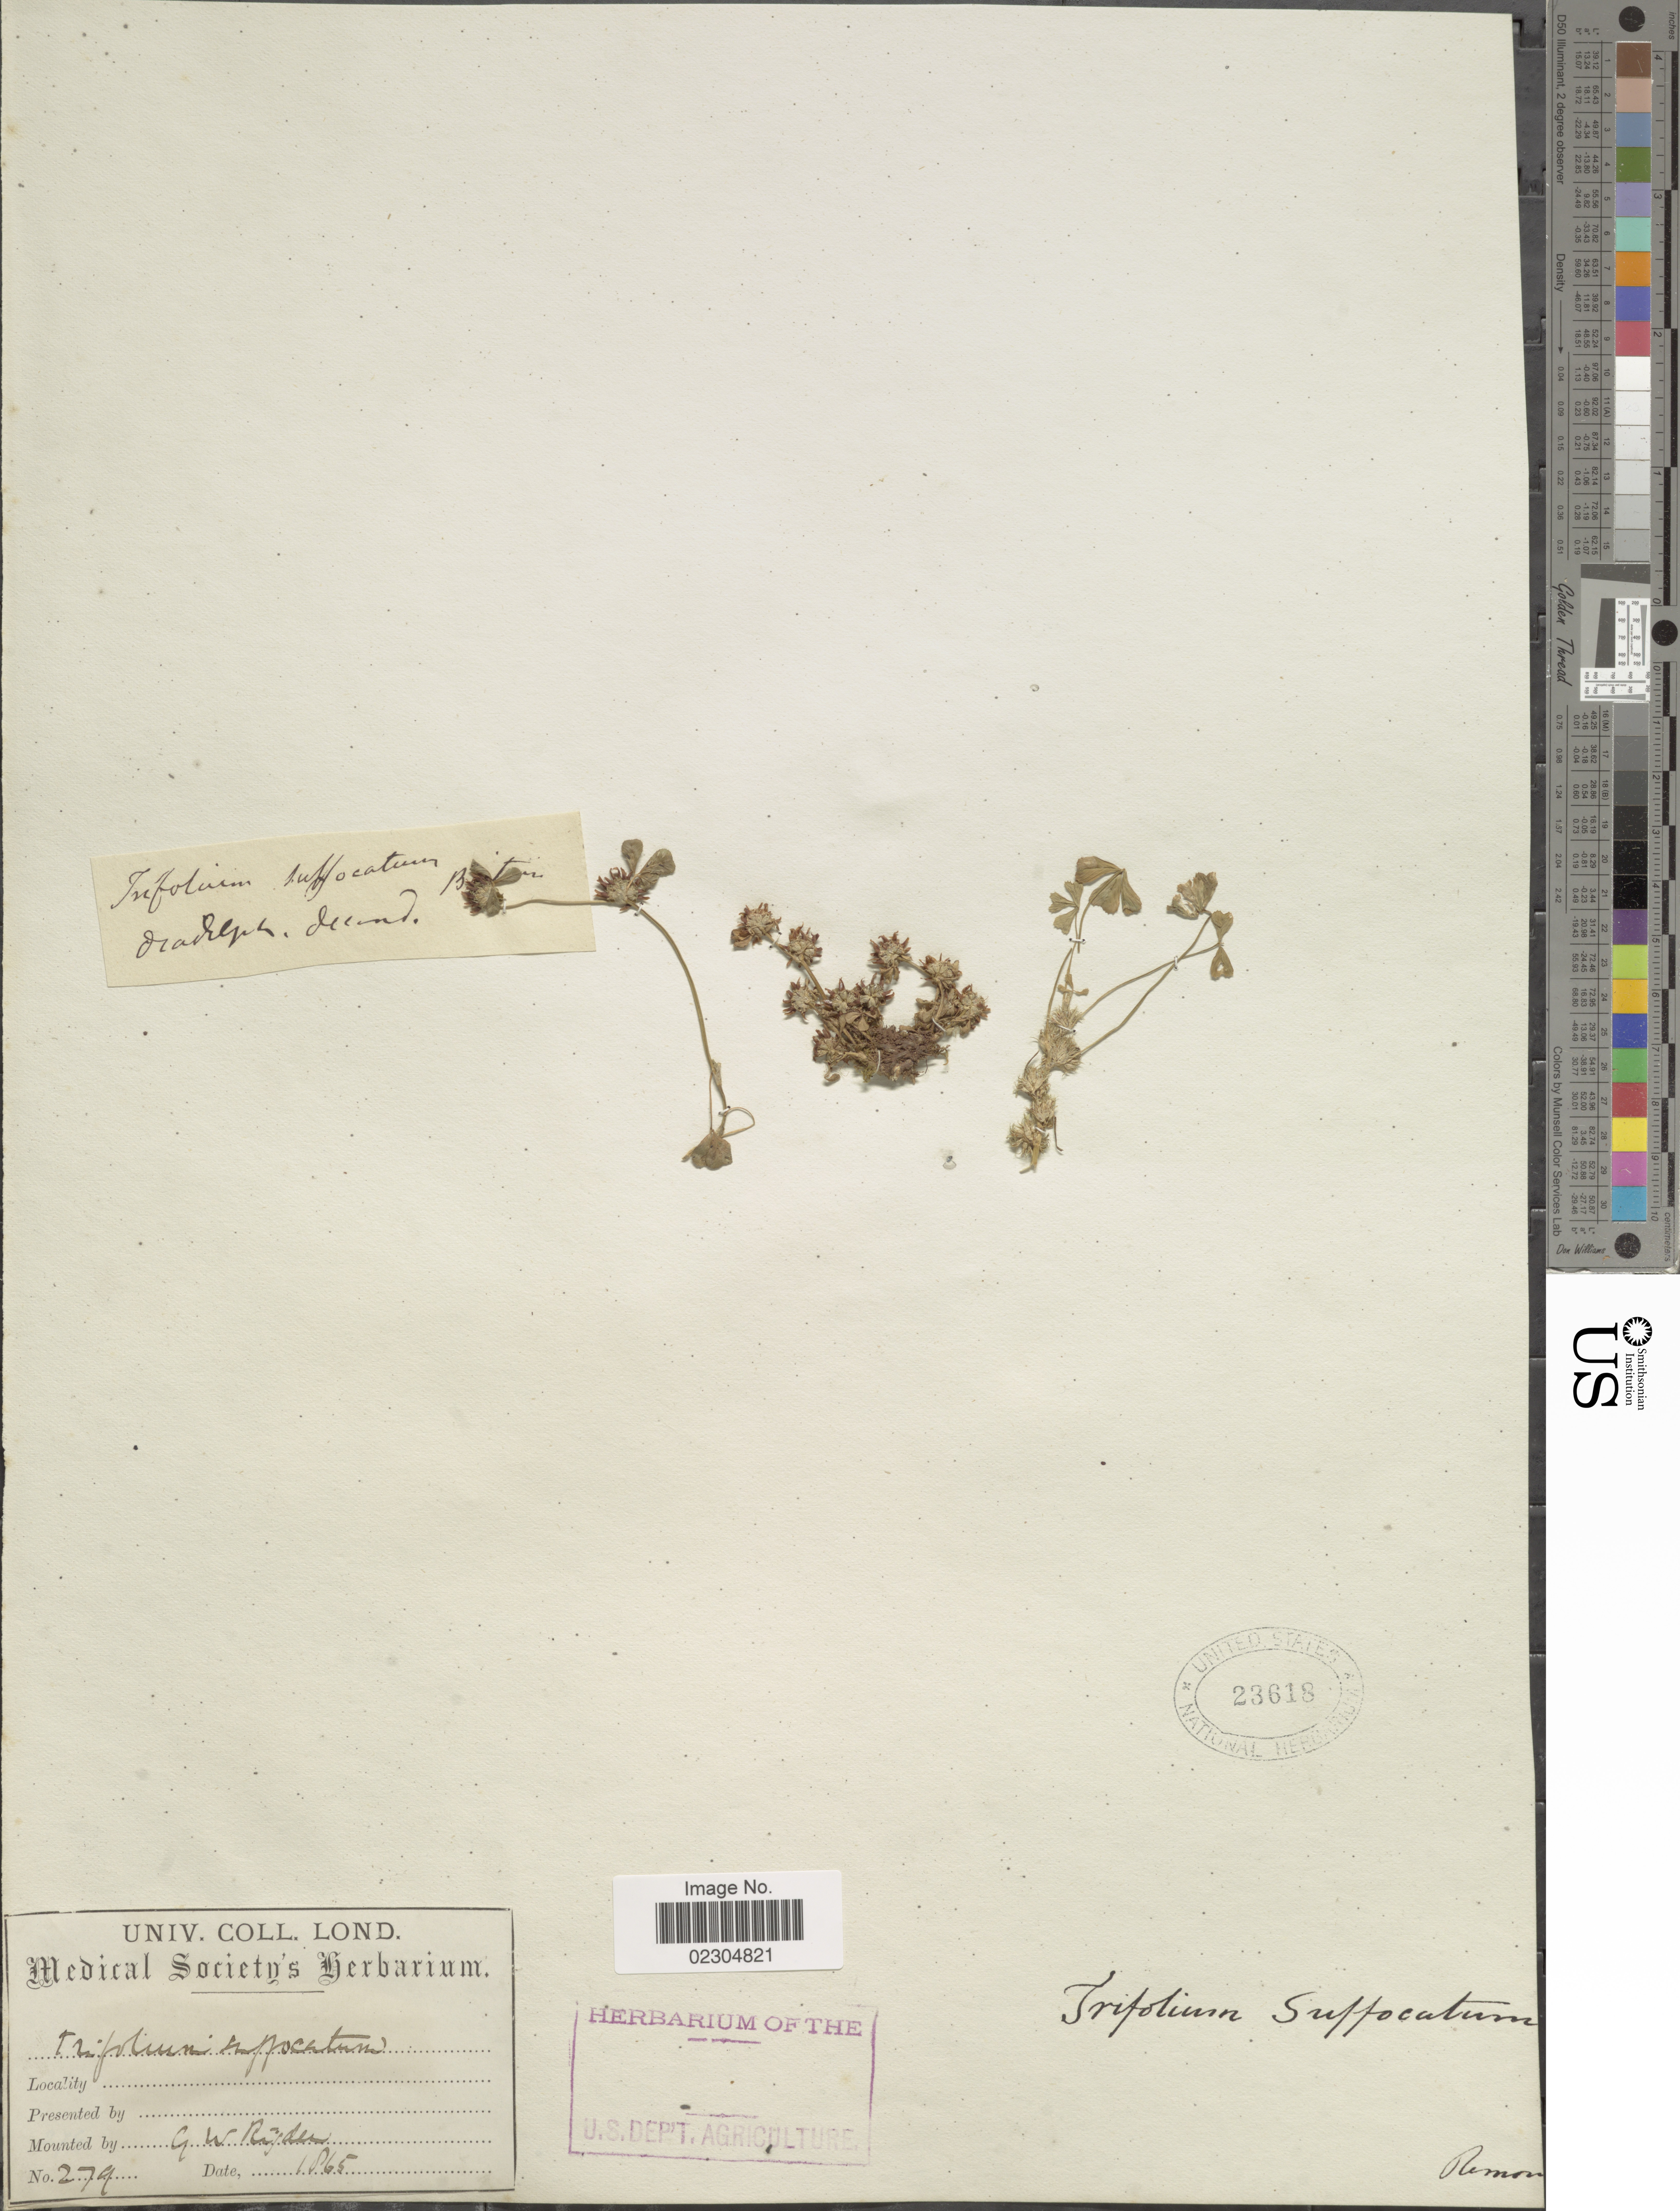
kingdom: Plantae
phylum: Tracheophyta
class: Magnoliopsida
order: Fabales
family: Fabaceae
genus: Trifolium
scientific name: Trifolium suffocatum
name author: L.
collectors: Remon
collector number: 279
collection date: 1865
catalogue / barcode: US 23618